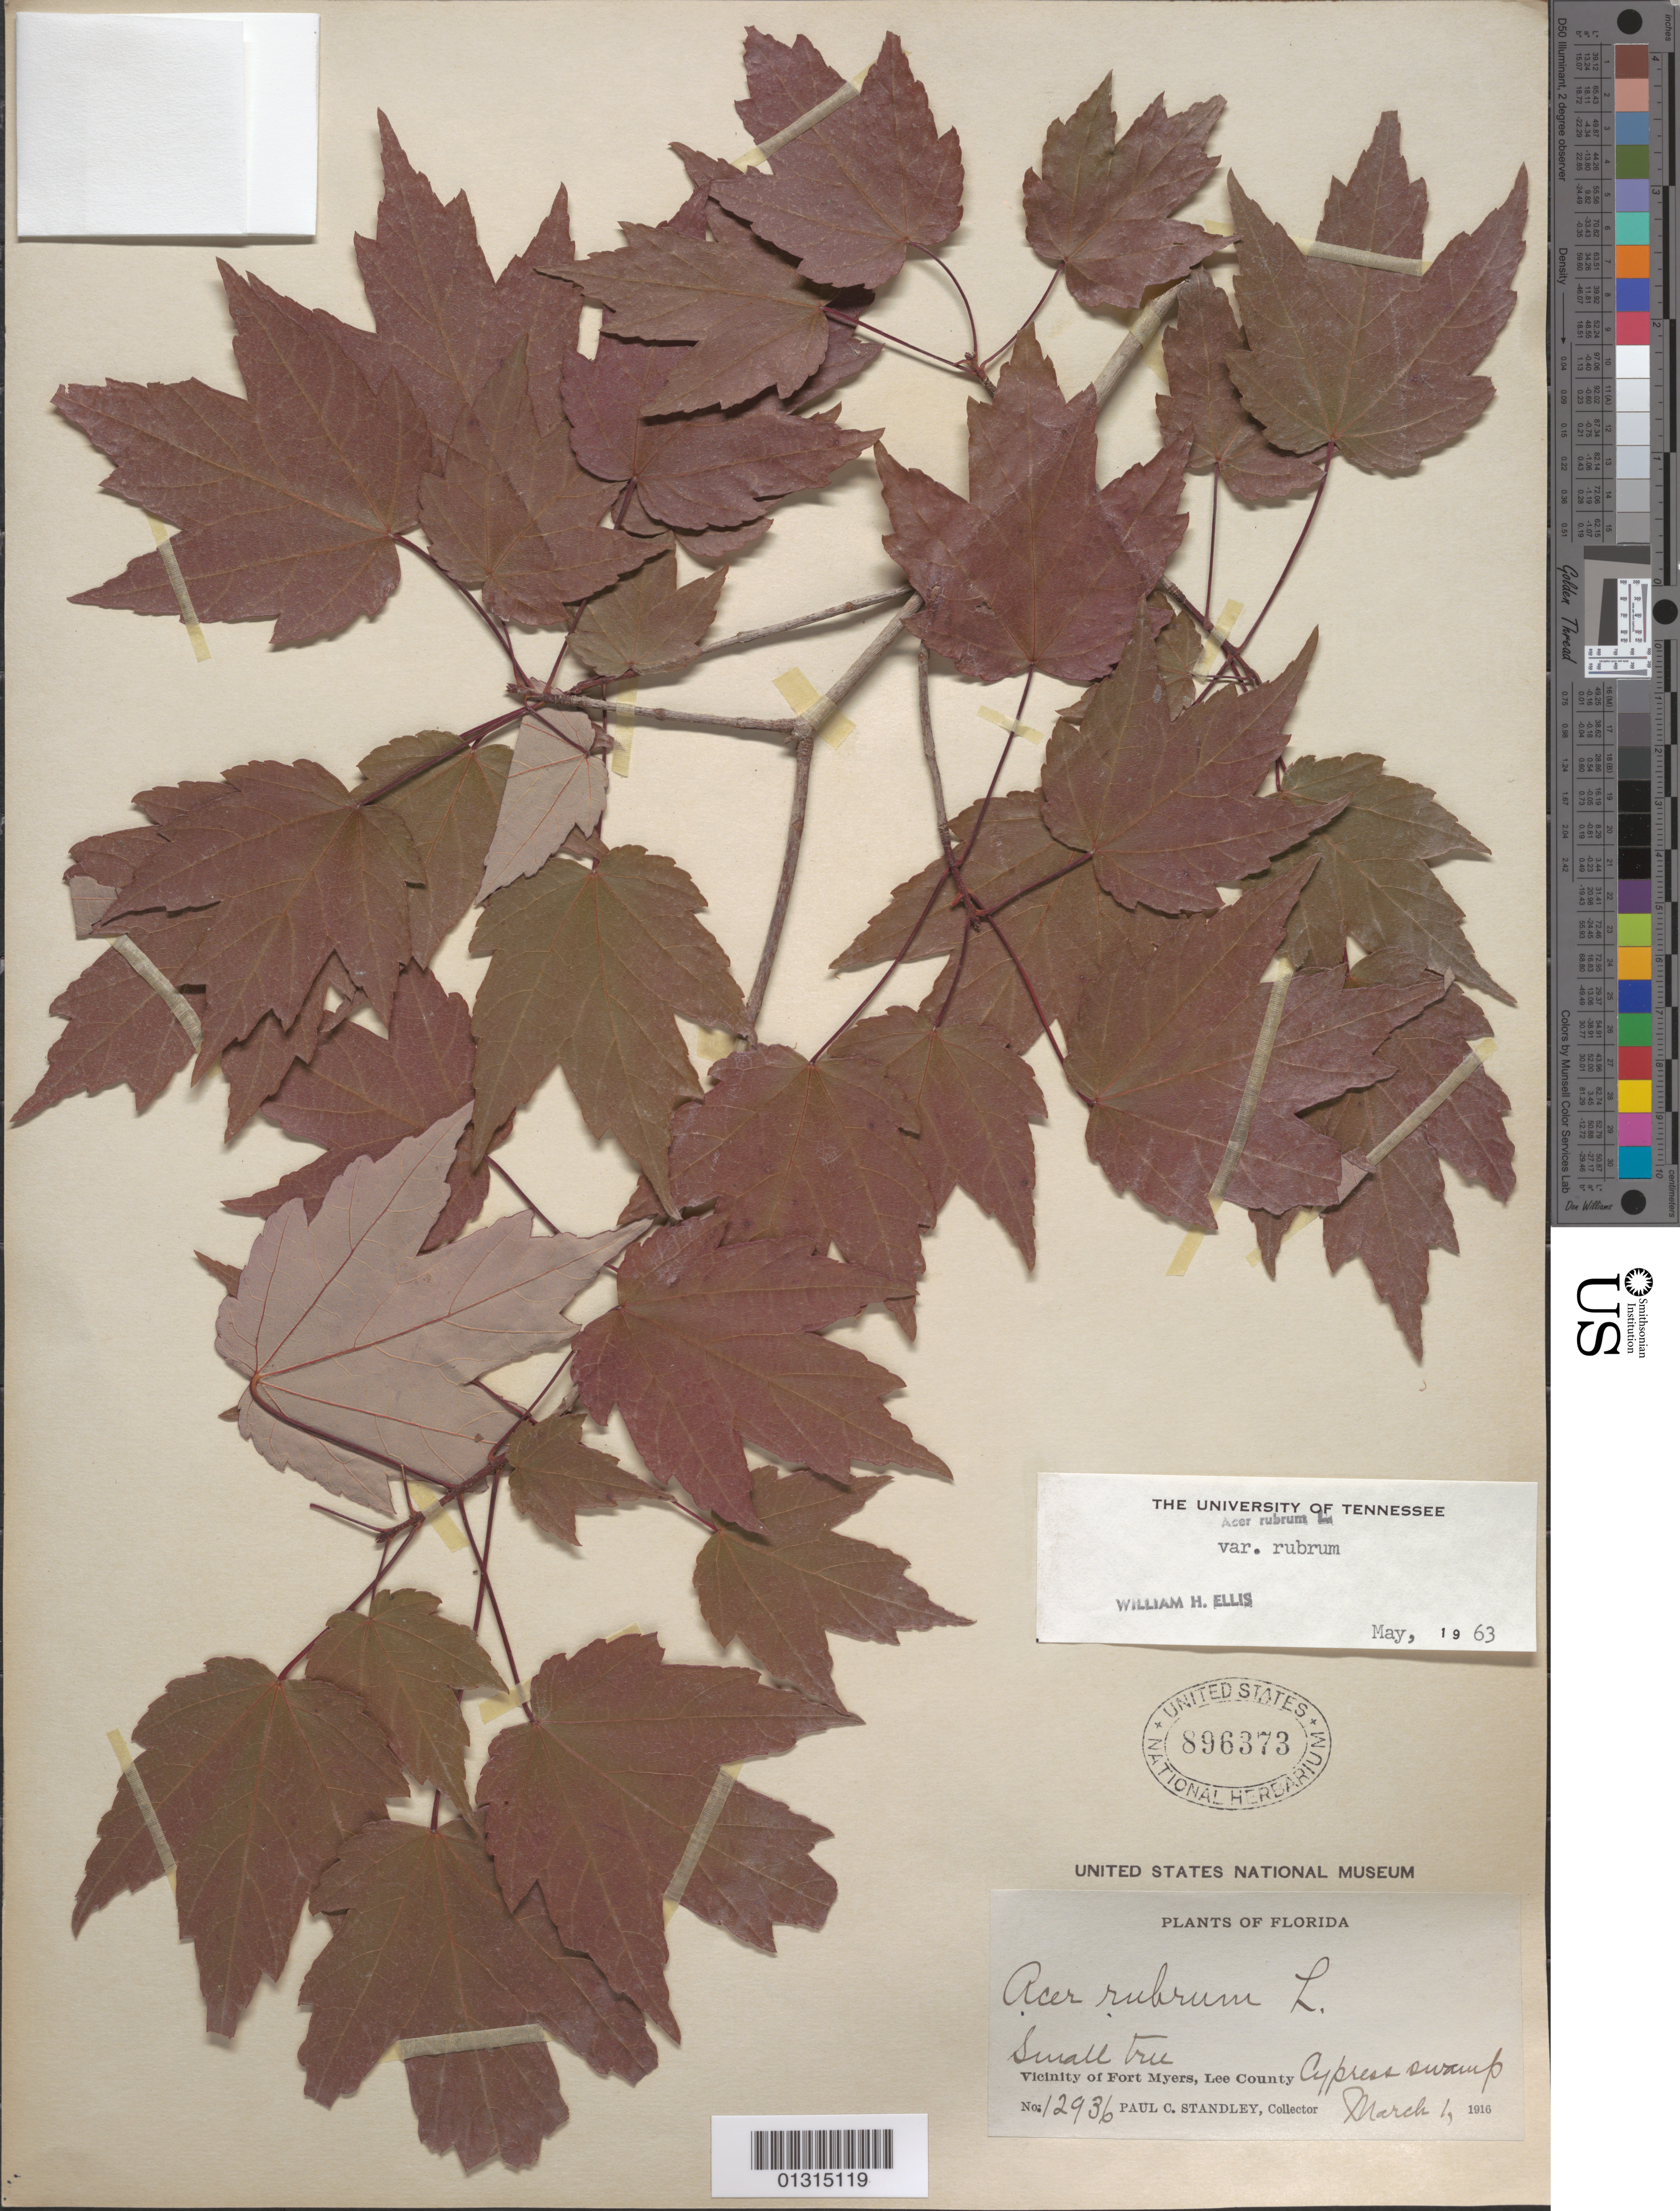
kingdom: Plantae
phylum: Tracheophyta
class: Magnoliopsida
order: Sapindales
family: Sapindaceae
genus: Acer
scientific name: Acer rubrum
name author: L.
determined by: Ellis, W. H.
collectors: P. C. Standley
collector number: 12936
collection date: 1916-03-01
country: United States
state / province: Florida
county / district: Lee County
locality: Lee County, Fort Myers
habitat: Cypress swamp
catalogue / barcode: US 896373